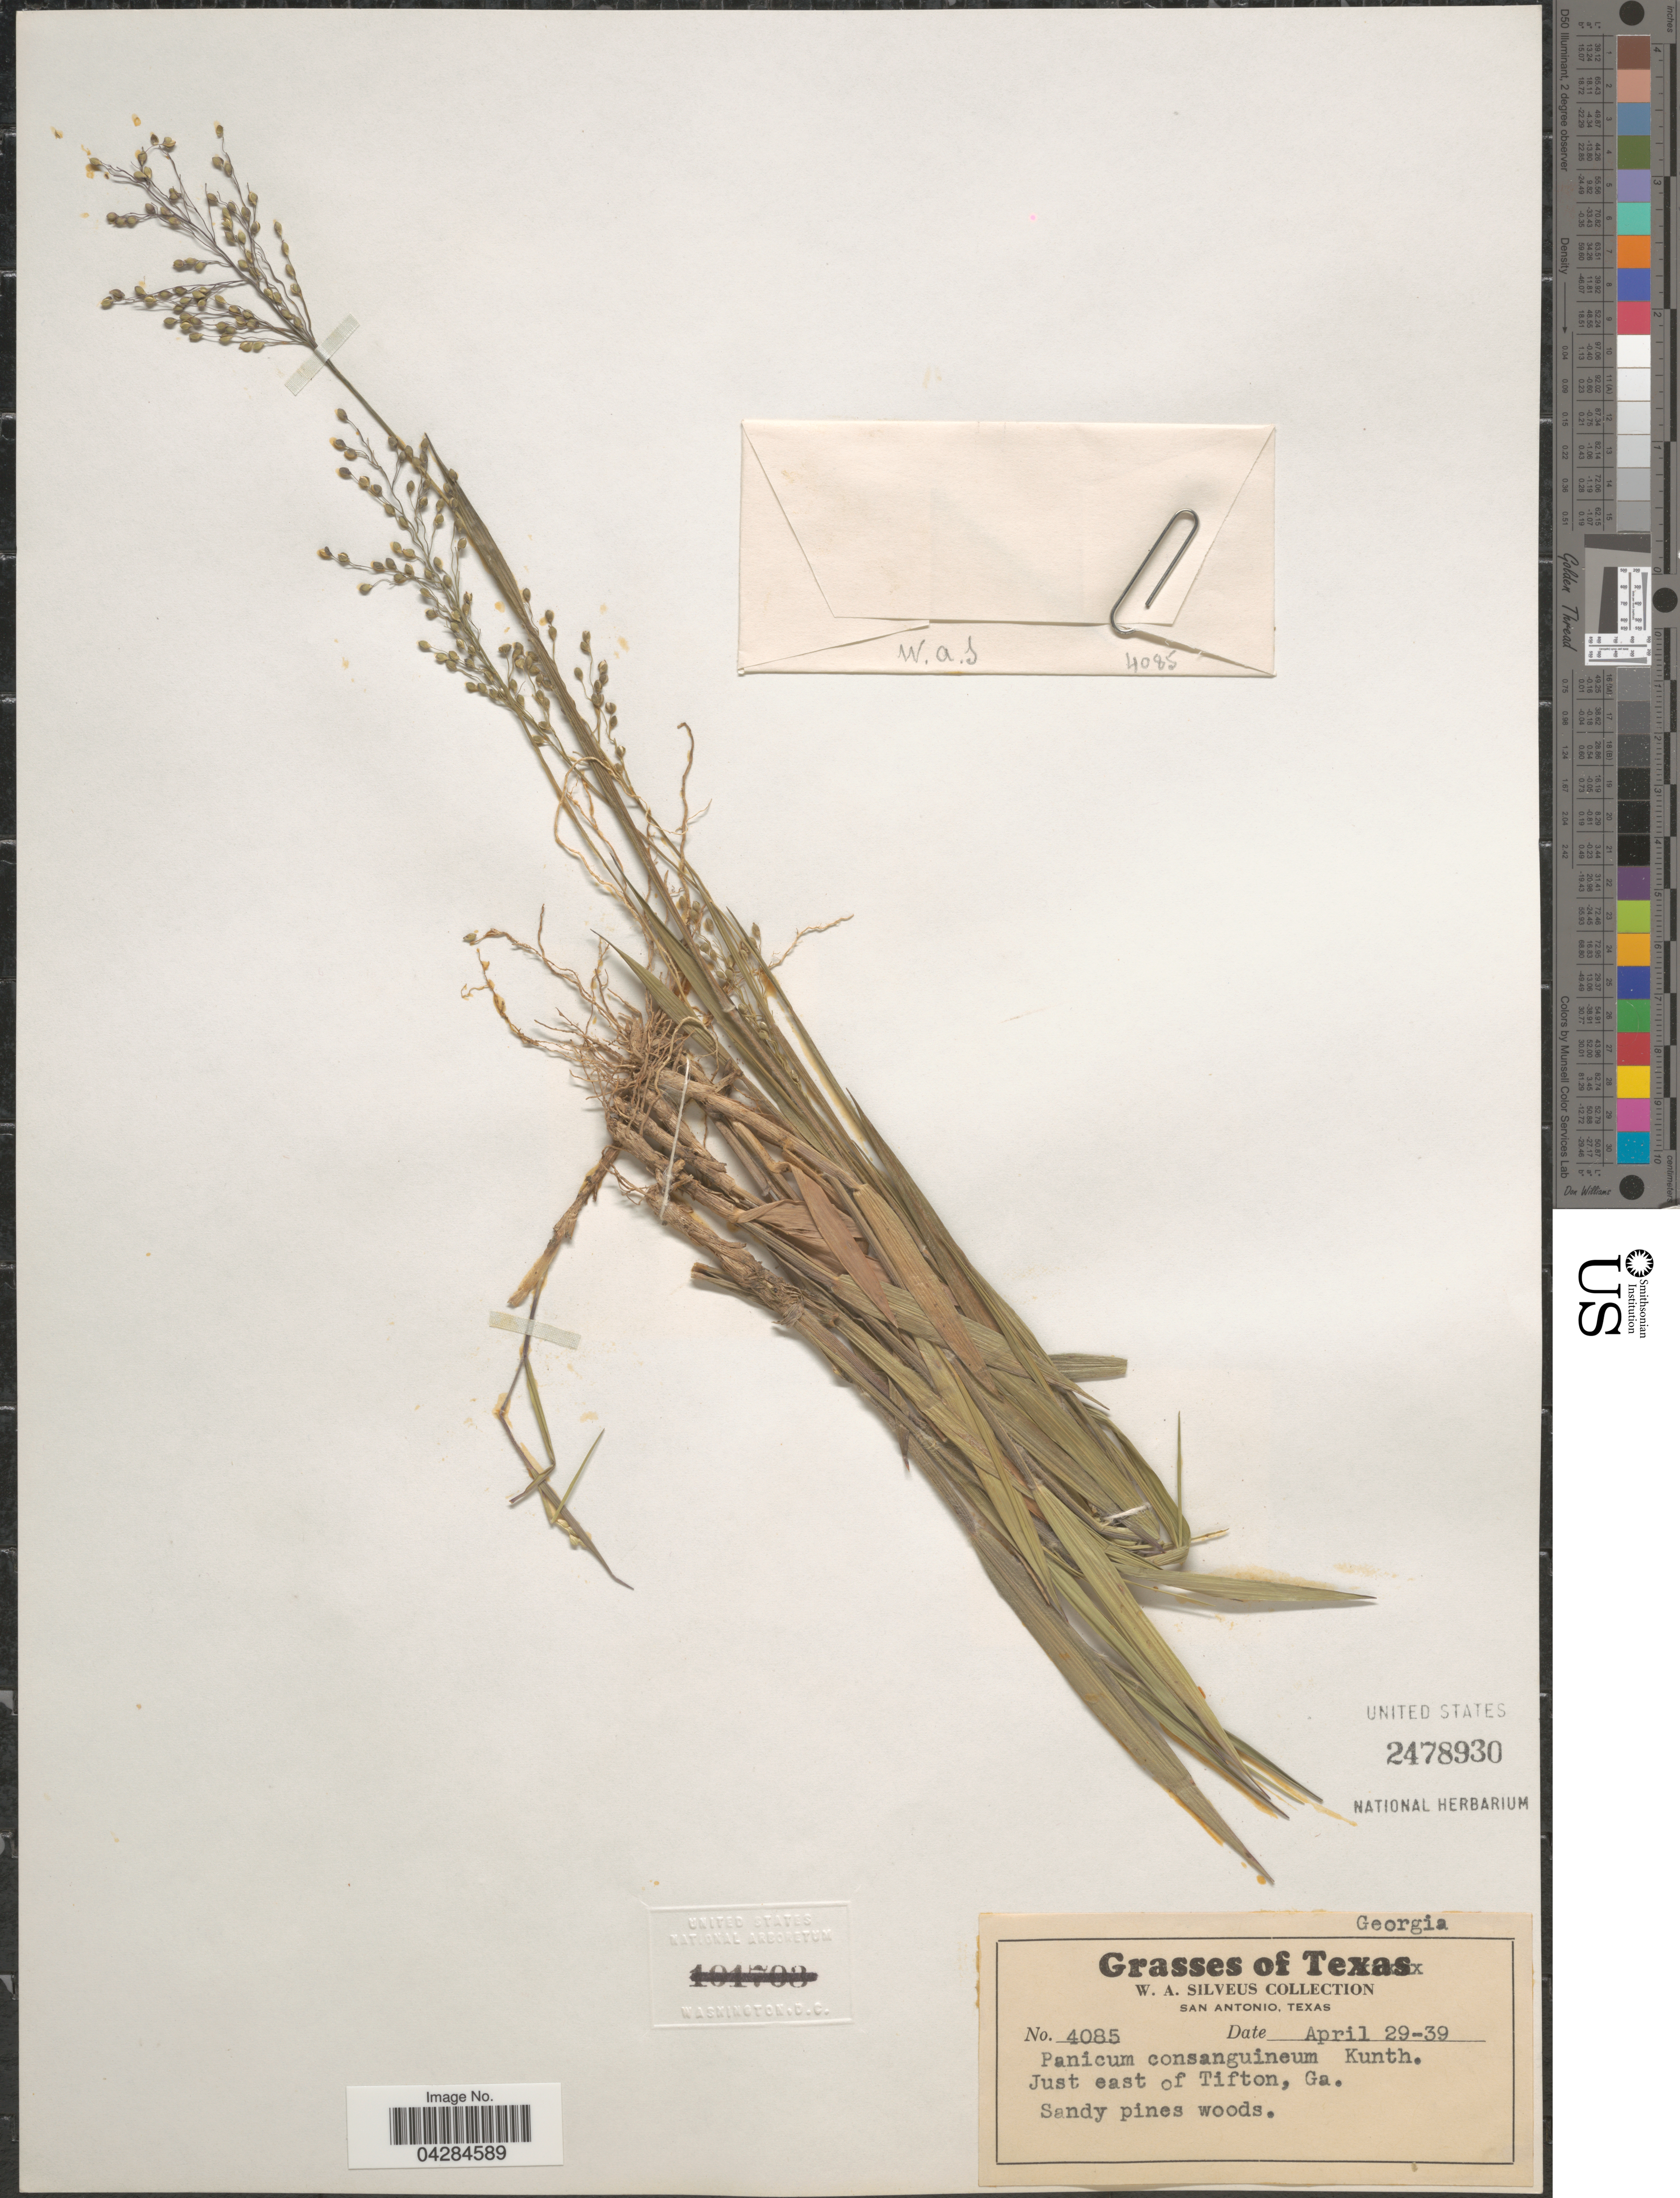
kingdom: Plantae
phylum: Tracheophyta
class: Liliopsida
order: Poales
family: Poaceae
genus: Dichanthelium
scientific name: Dichanthelium ovale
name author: (Elliott) Gould & C.A. Clark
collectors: W. Silveus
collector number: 4085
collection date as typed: Transcribed d/m/y: 29/4/39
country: United States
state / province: Georgia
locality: Just east of Tifton.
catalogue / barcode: US 2478930